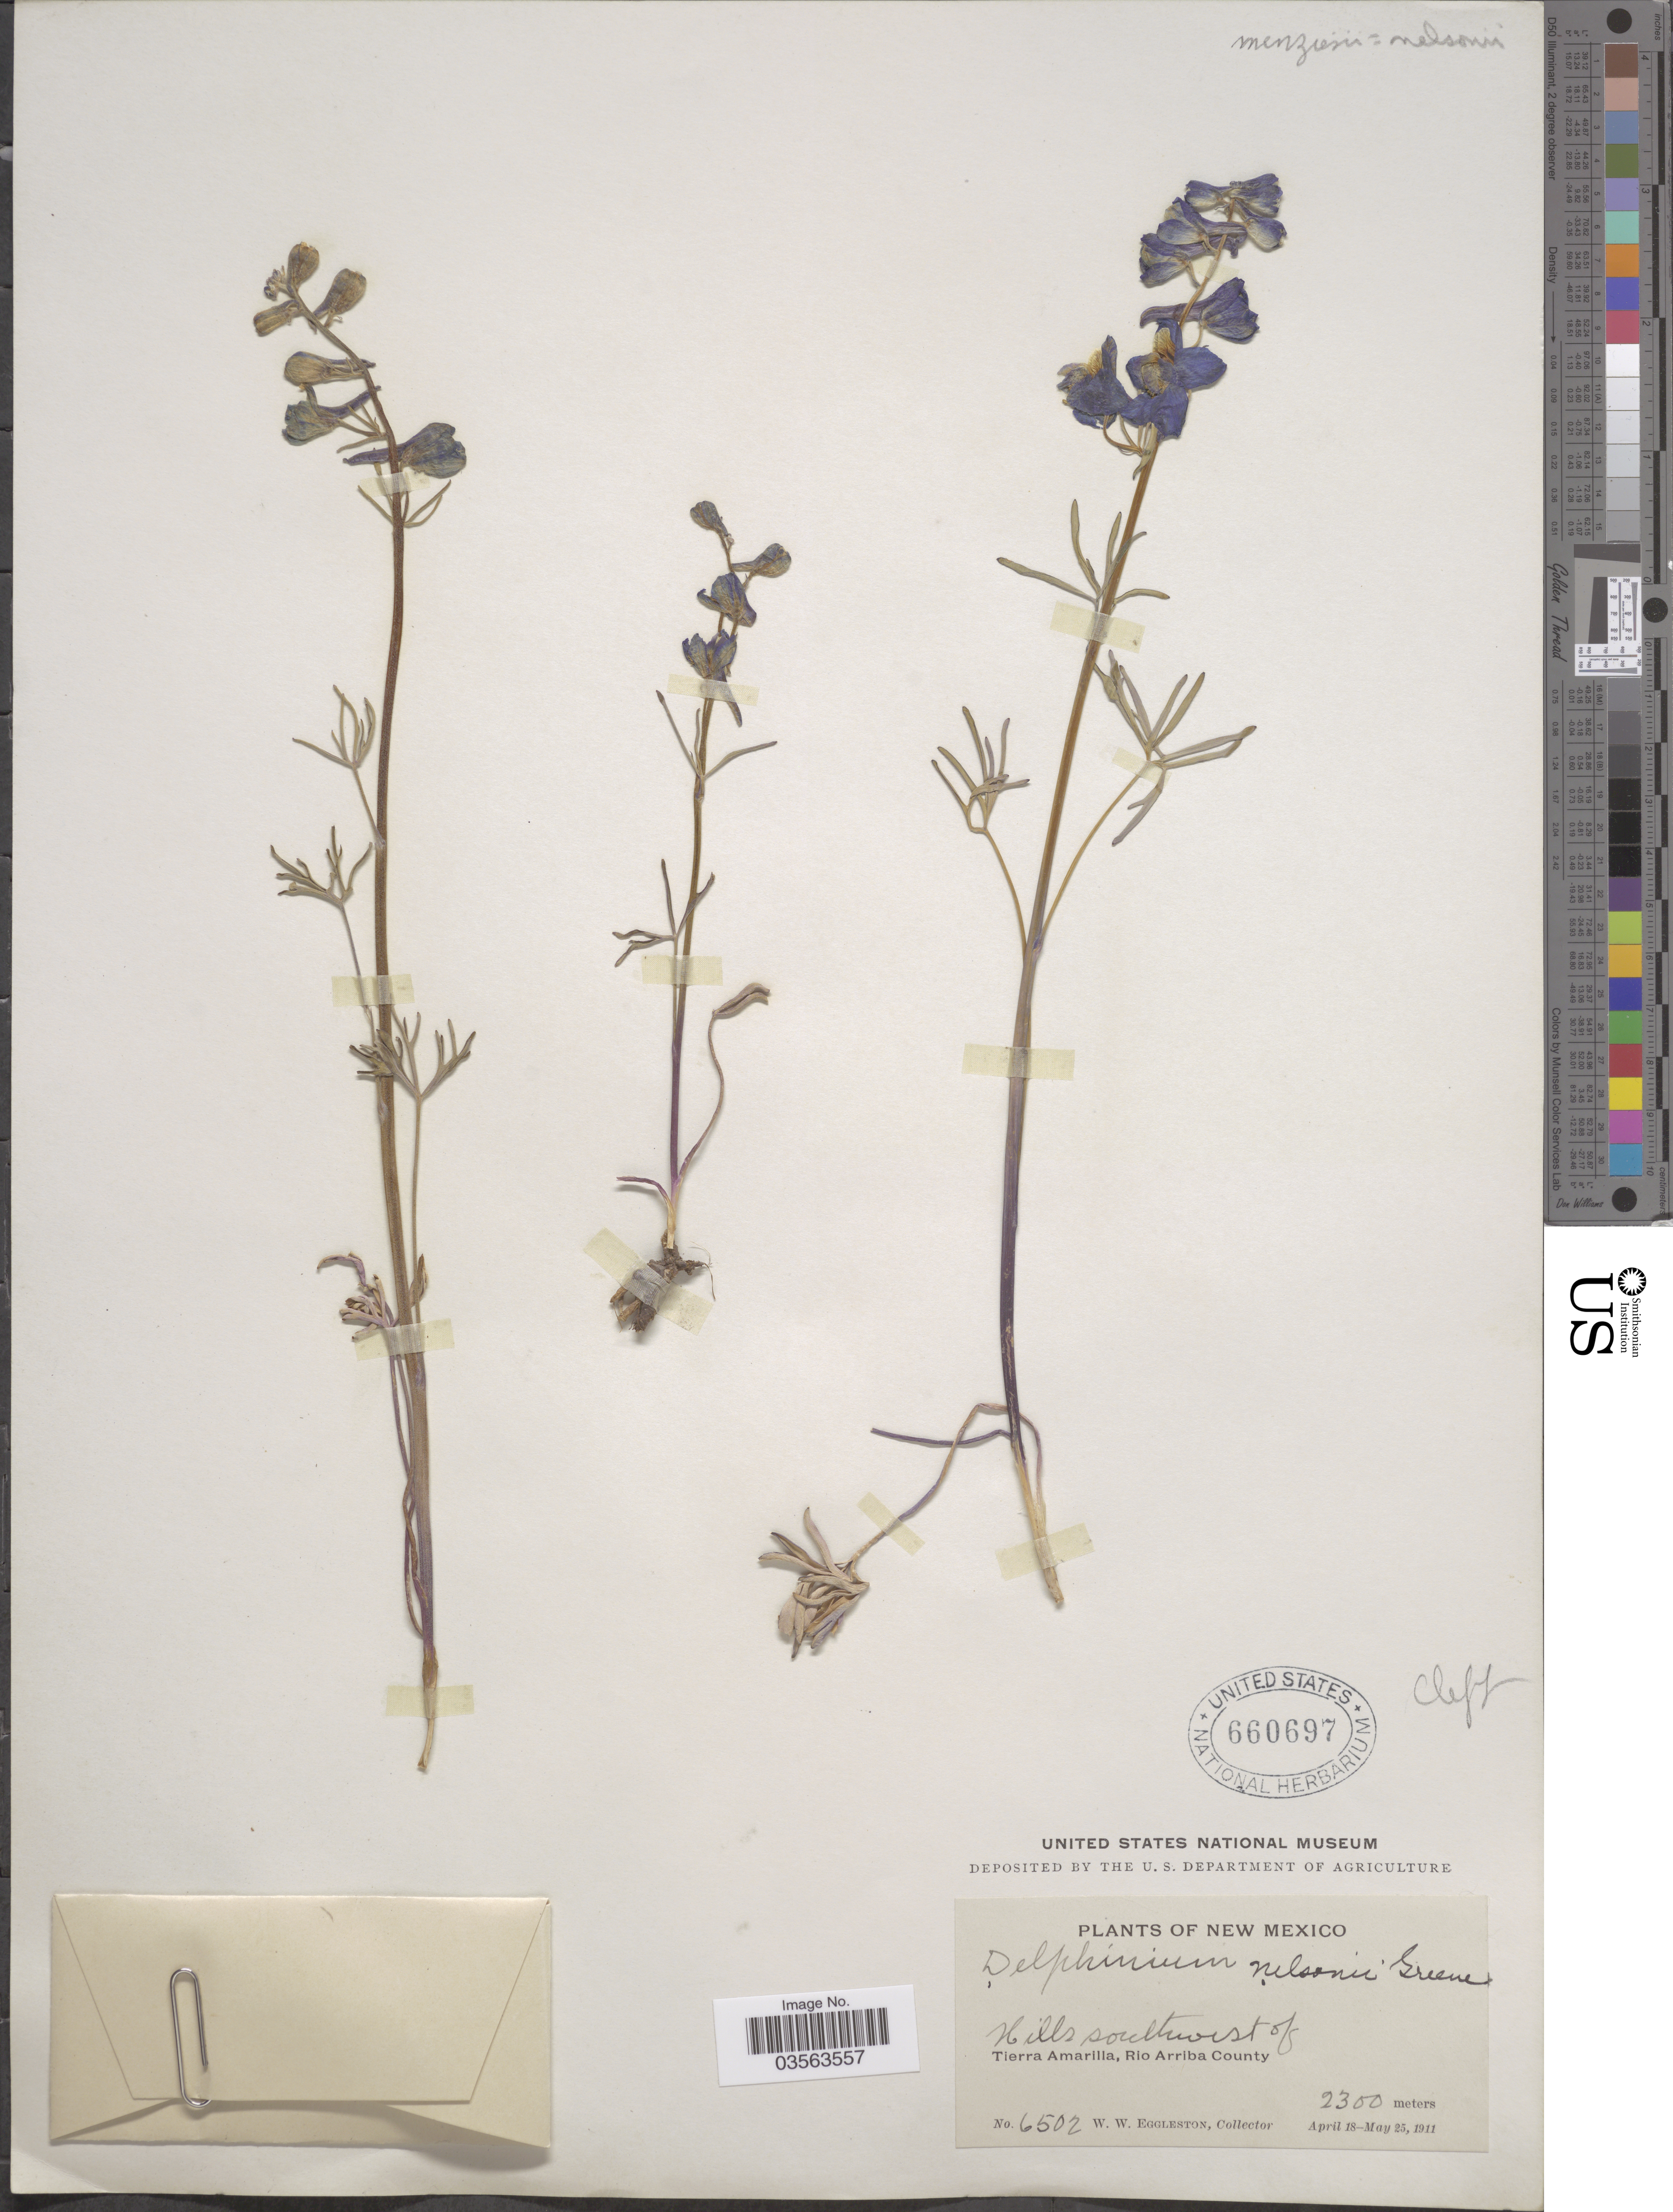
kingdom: Plantae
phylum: Tracheophyta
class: Magnoliopsida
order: Ranunculales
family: Ranunculaceae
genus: Delphinium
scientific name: Delphinium nelsonii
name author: Greene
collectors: W. W. Eggleston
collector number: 6502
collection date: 1911-04-18/1911-05-25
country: United States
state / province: New Mexico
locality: Hills southwest of Tierra Amarilla, Rio Arriba County.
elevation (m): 2300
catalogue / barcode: US 660697